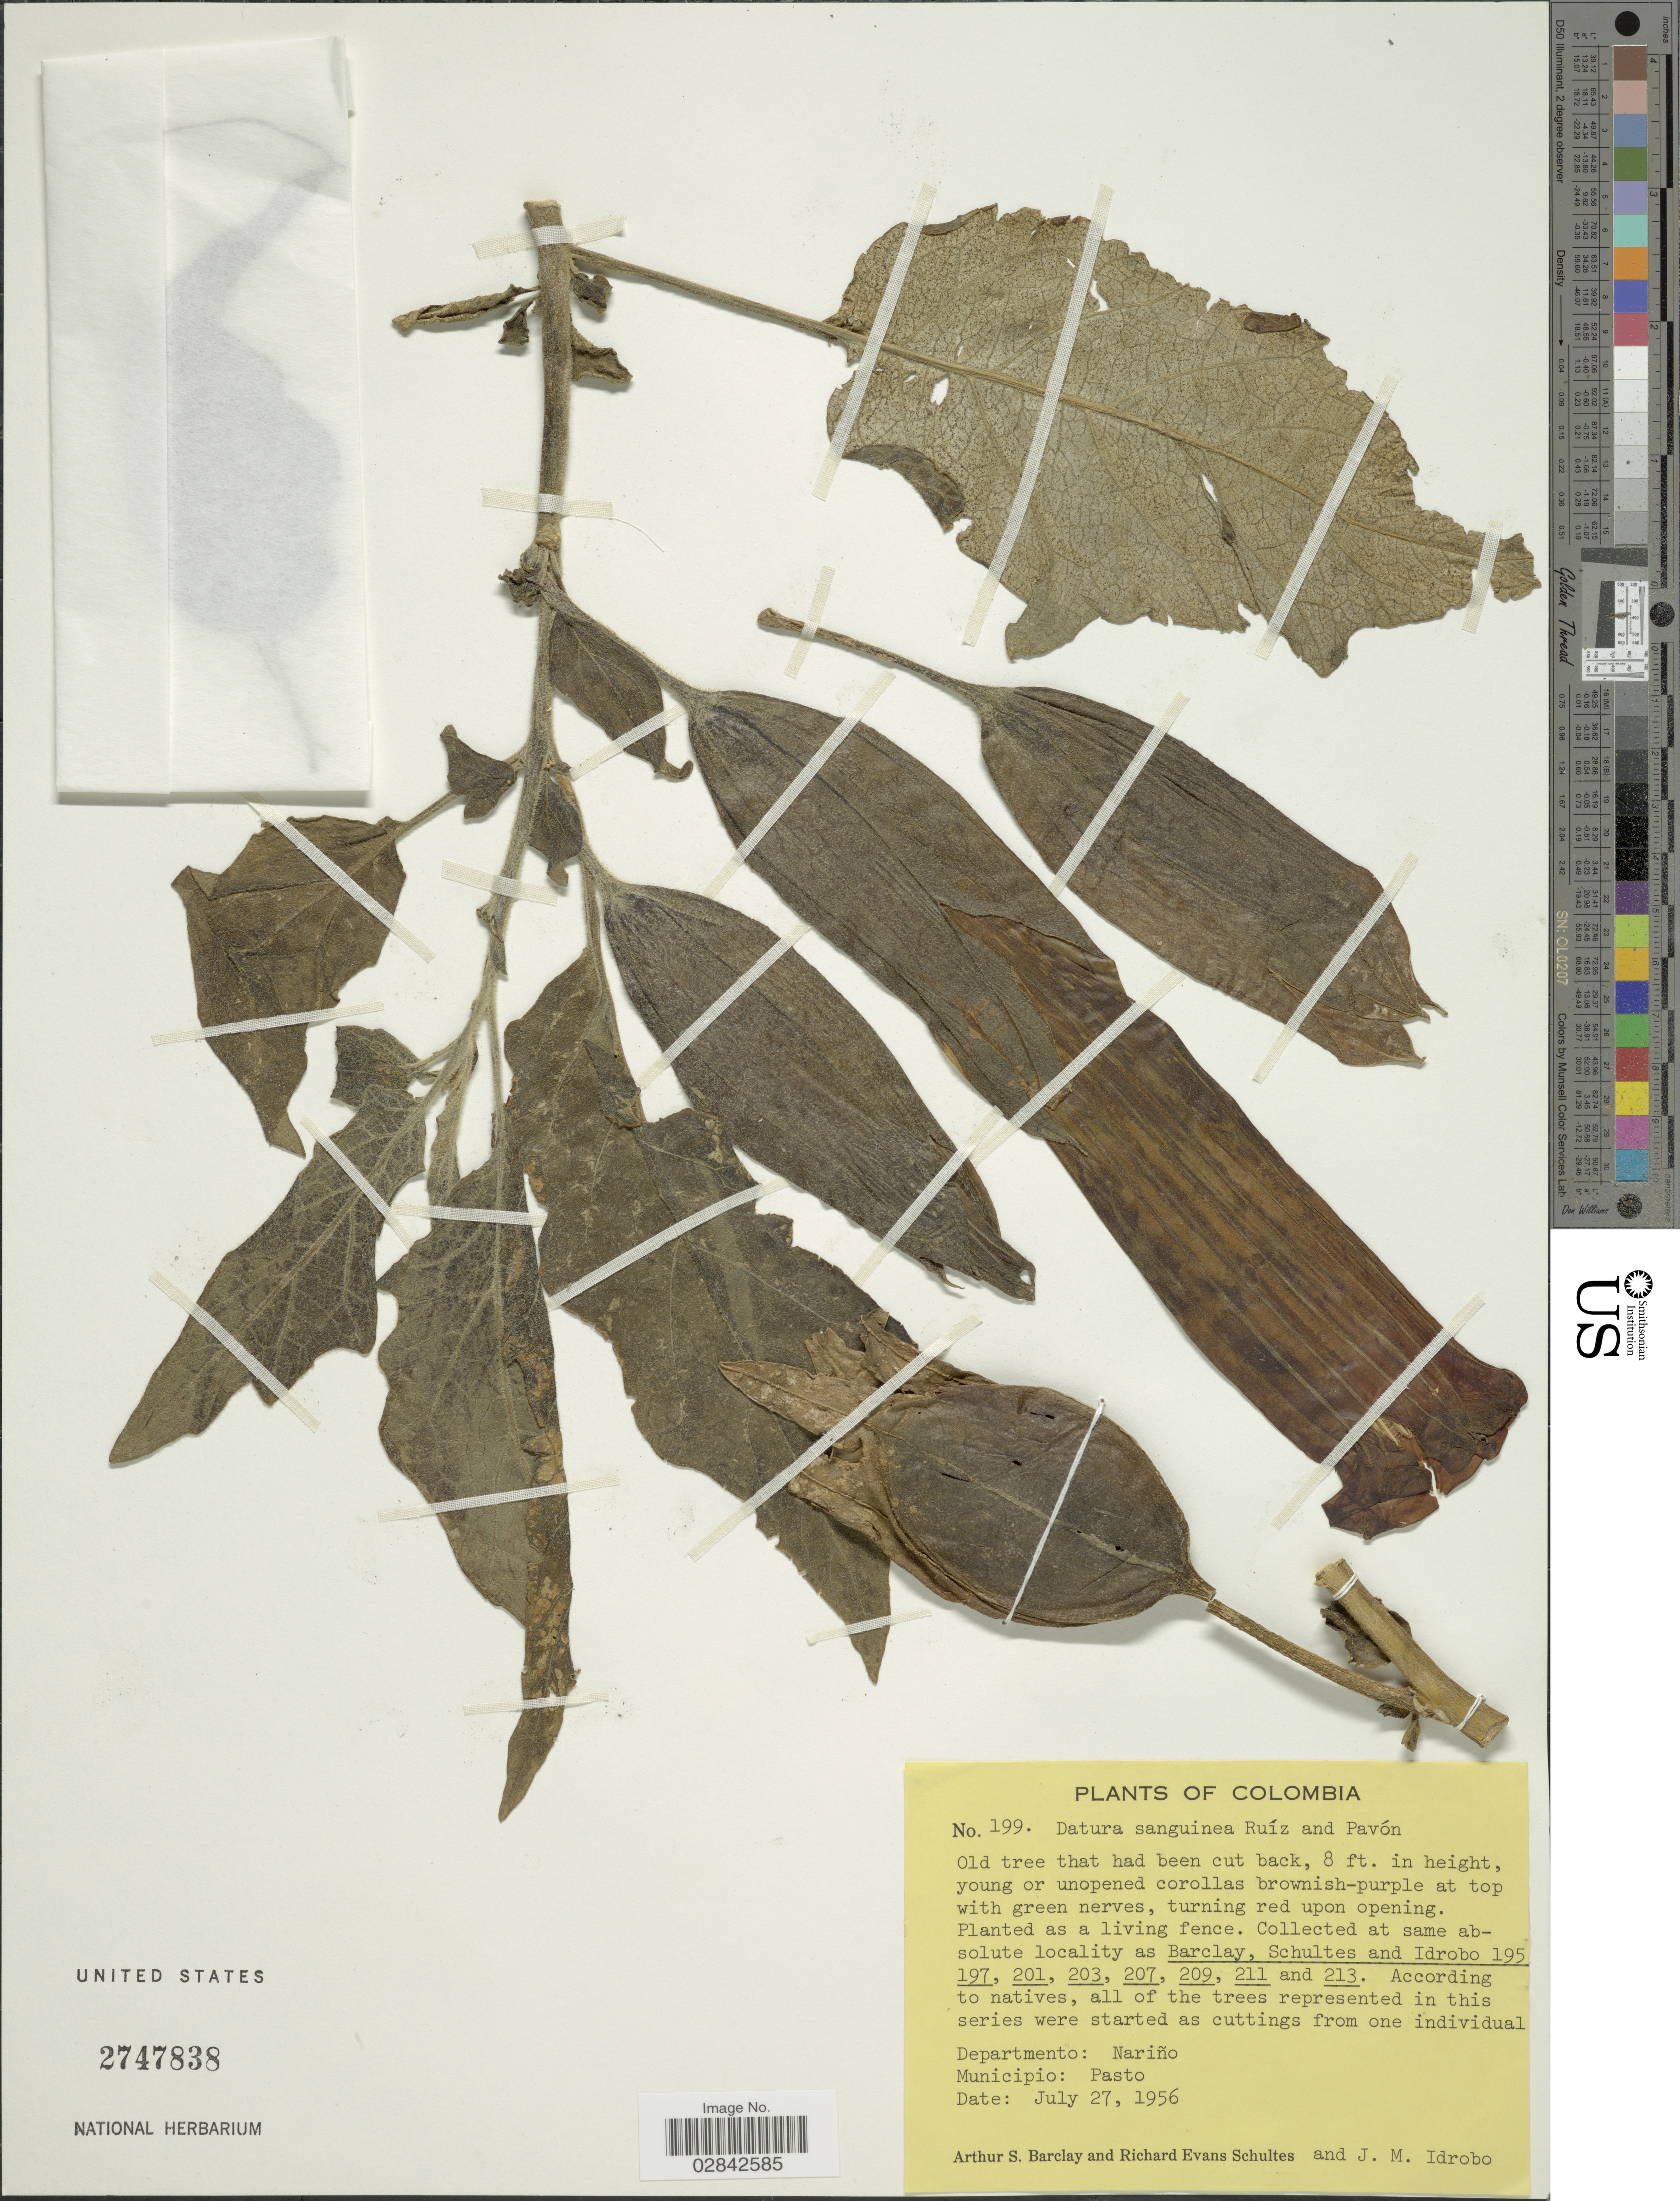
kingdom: Plantae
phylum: Tracheophyta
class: Magnoliopsida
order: Solanales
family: Solanaceae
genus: Brugmansia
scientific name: Brugmansia sanguinea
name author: (Ruiz & Pav.) D. Don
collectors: A. S. Barclay, R. E. Schultes & J. M. Idrobo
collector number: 199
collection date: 1956-07-27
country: Colombia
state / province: Nariño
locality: Departmento: Nariño. Municipio: Pasto.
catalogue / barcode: US 2747838